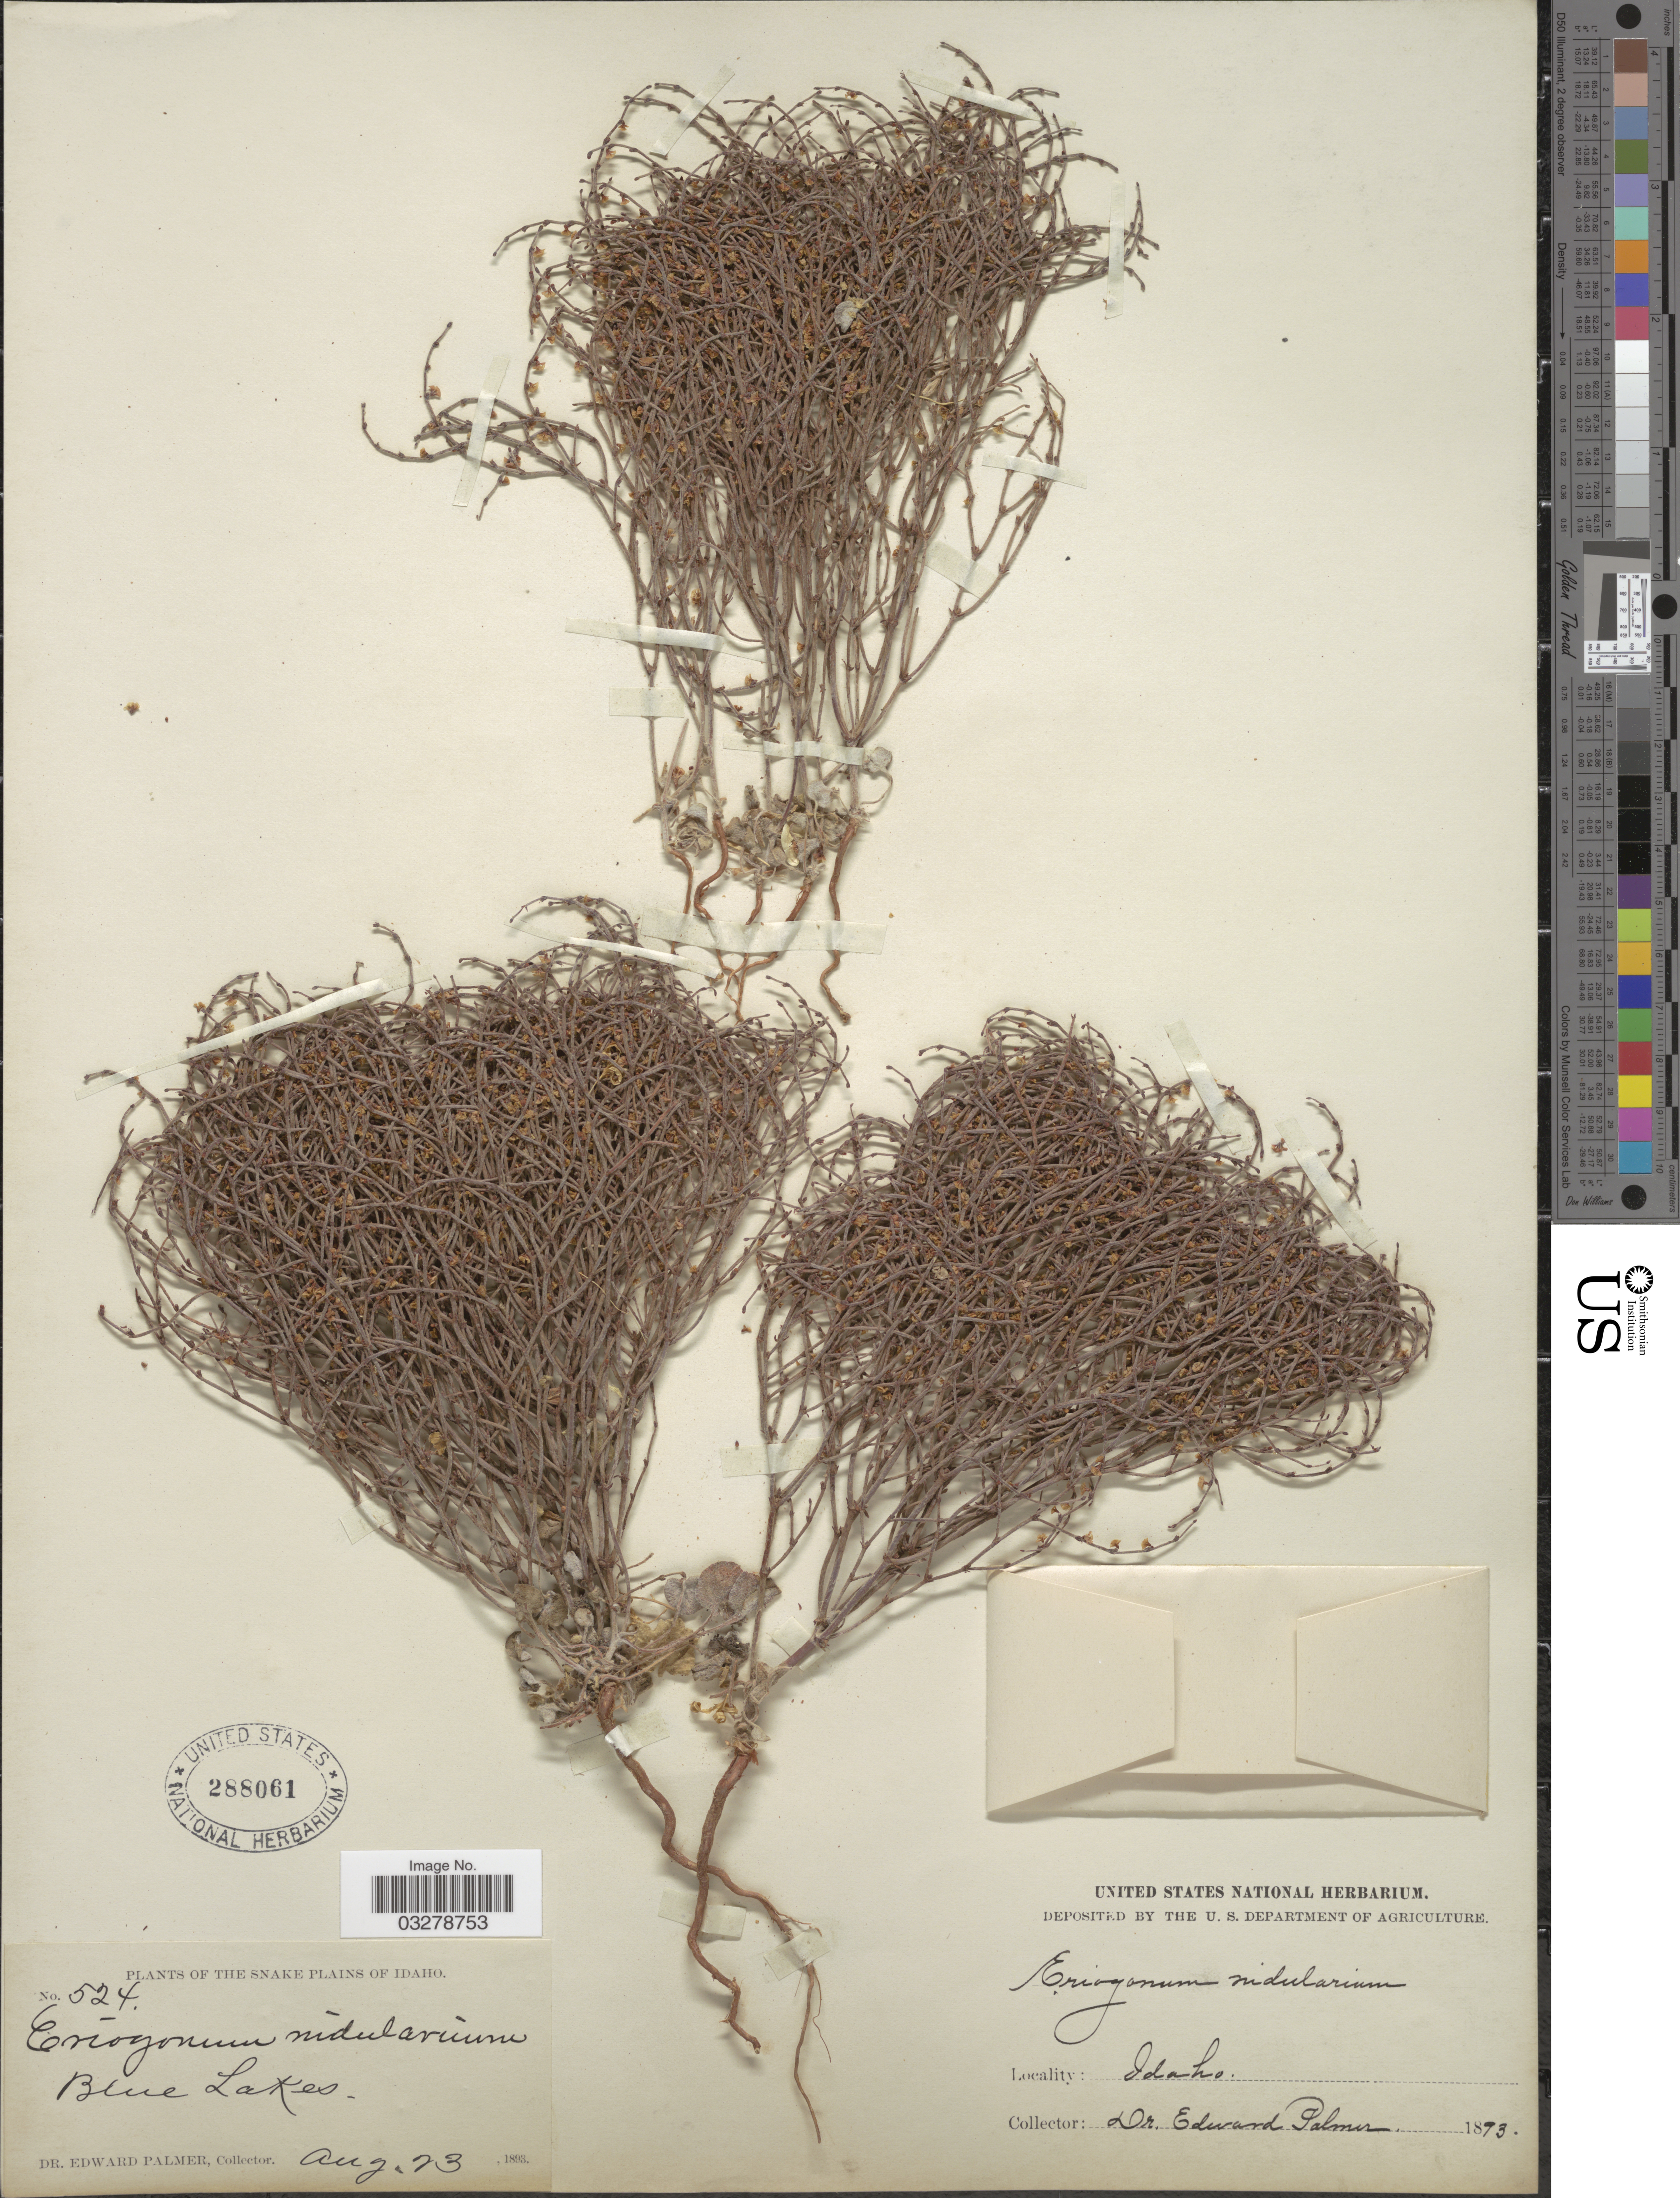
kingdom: Plantae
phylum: Tracheophyta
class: Magnoliopsida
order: Caryophyllales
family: Polygonaceae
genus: Eriogonum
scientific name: Eriogonum nidularium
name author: Coville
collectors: E. Palmer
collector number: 524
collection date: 1893-08-23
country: United States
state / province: Idaho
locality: Snake Plains of Idaho. Blue Lakes.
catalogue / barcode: US 288061